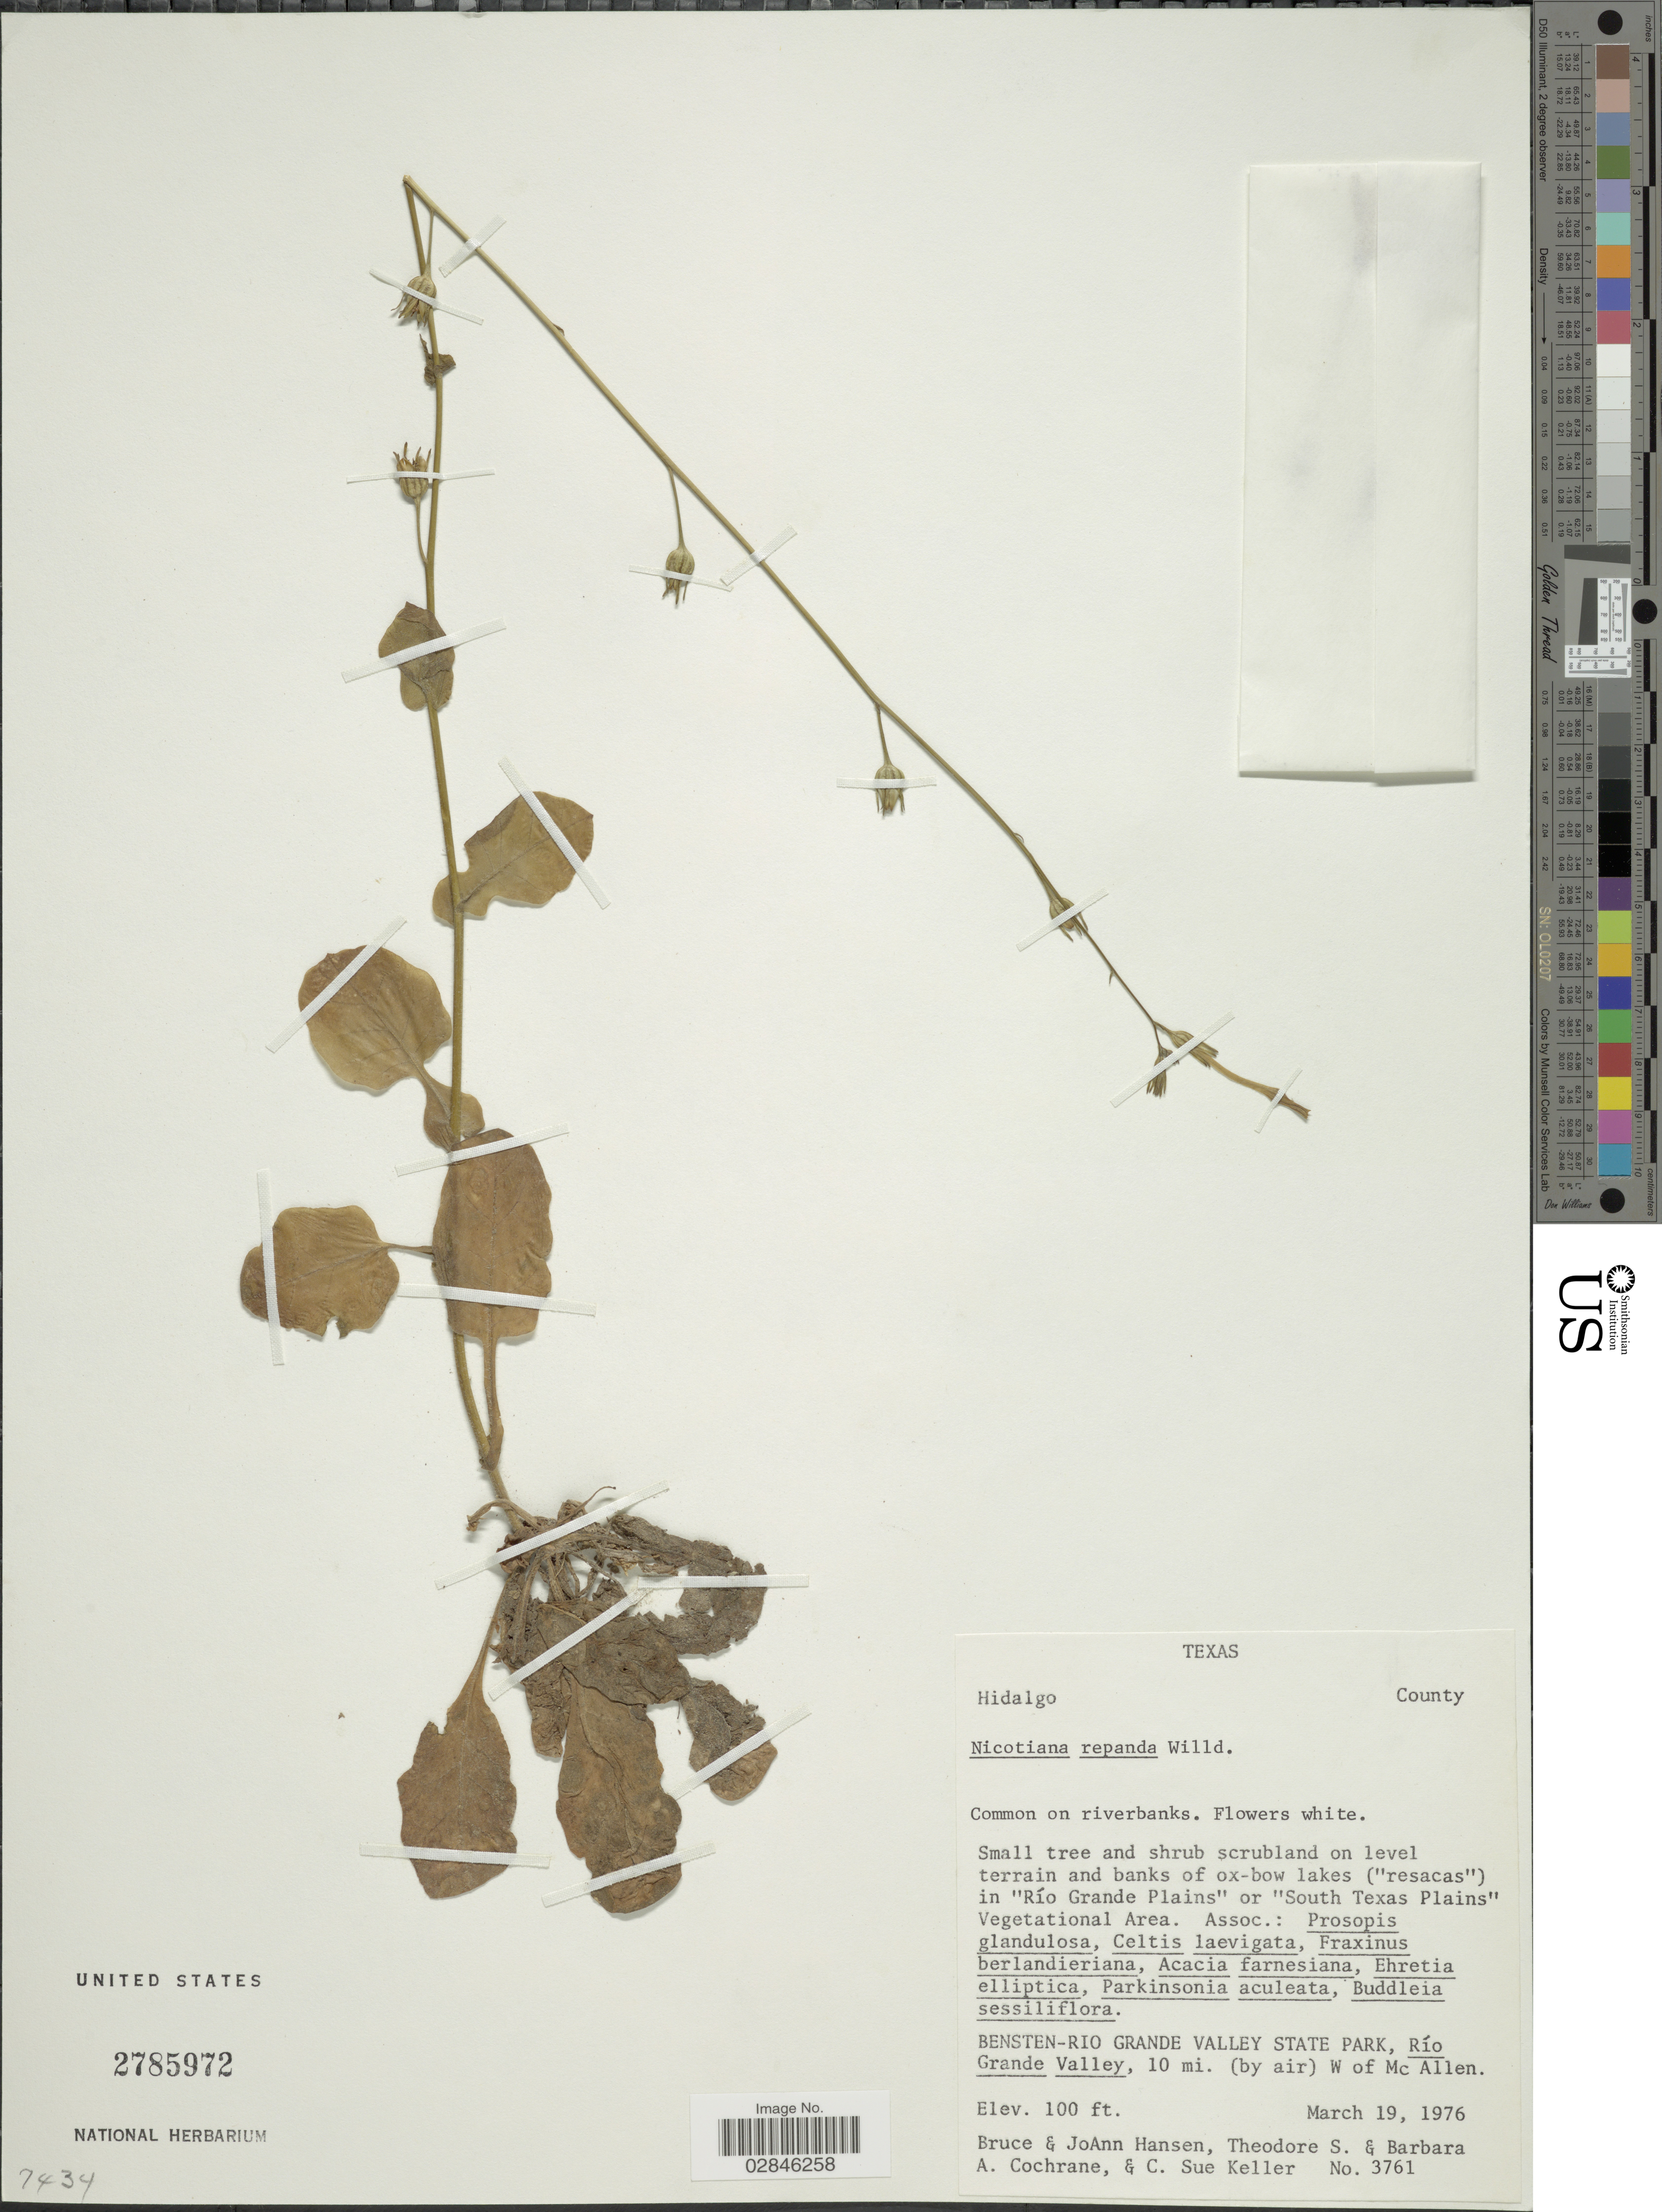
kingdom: Plantae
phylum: Tracheophyta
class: Magnoliopsida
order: Solanales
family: Solanaceae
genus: Nicotiana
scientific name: Nicotiana repanda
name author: Willd. ex Lehm.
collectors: B. Hansen, J. Hansen, T. S. Cochrane, B. Cochrane & C. Keller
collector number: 3761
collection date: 1976-03-19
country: United States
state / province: Texas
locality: Hidalgo County. "Río Grande Plains" or "South Texas Plains". Bensten-Rio Grande Valley State Park, Río Grande Valley, 10 mi. (by air) W of Mc Allen.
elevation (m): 30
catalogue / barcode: US 2785972